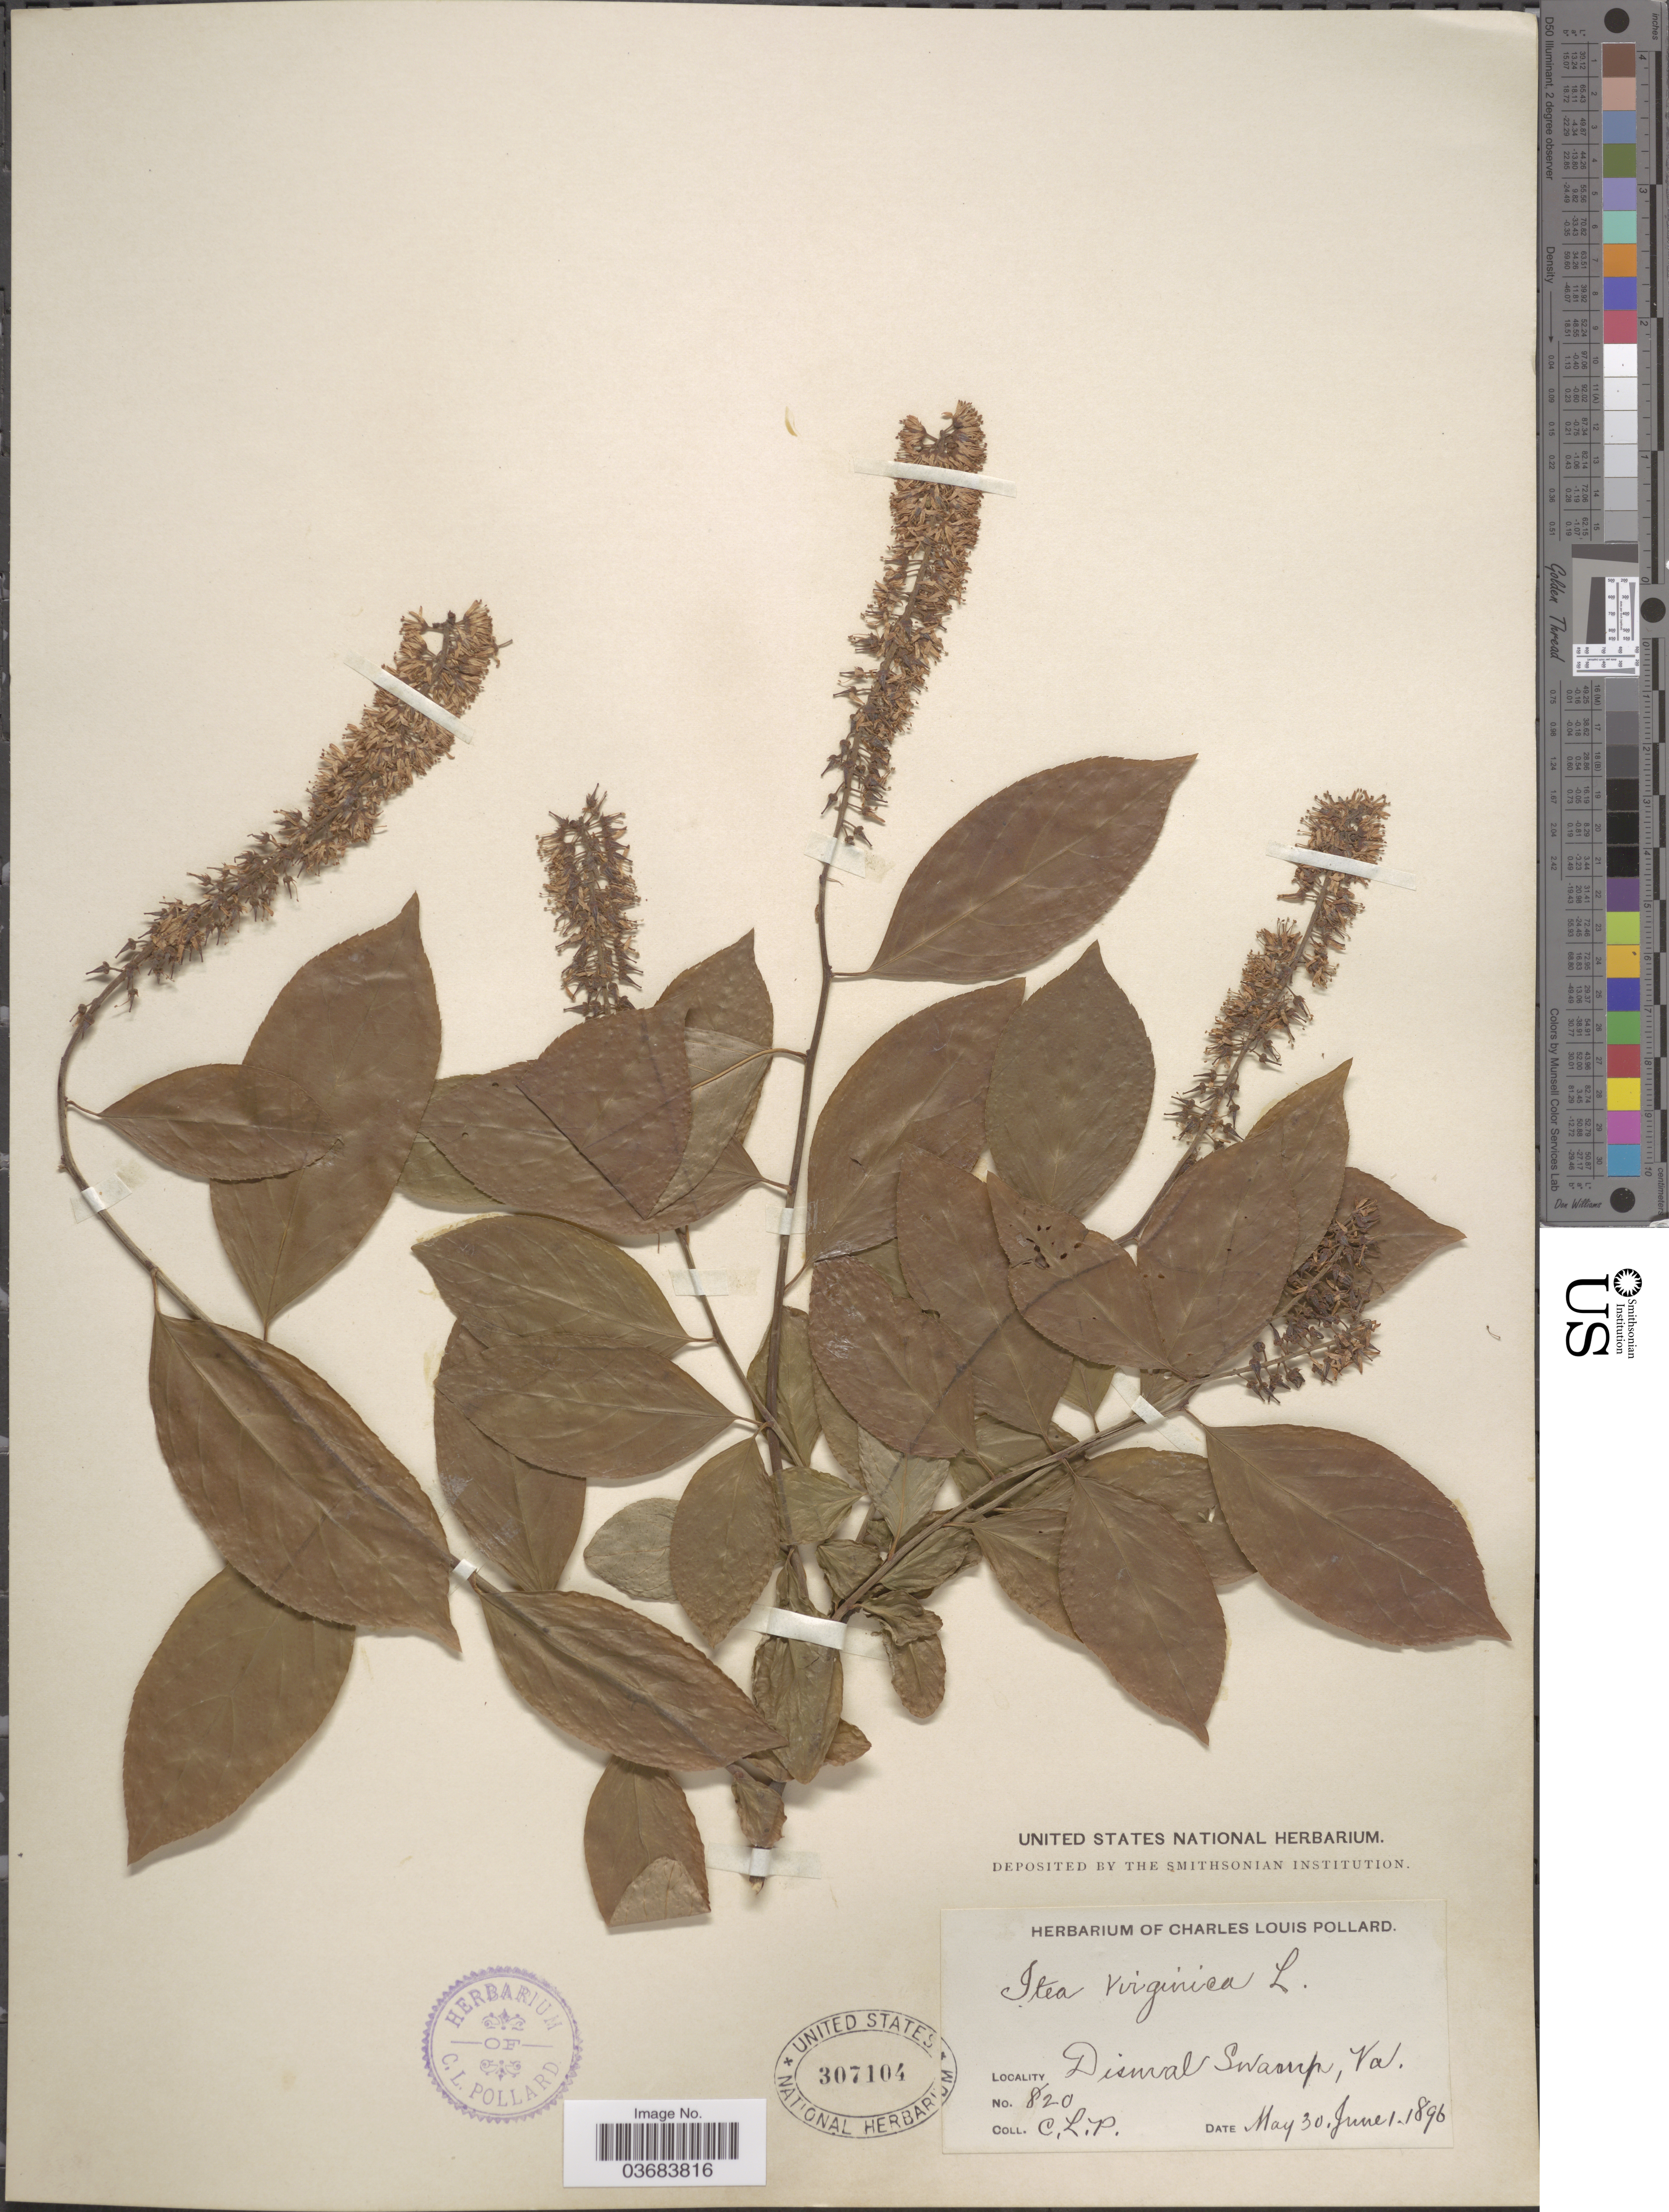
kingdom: Plantae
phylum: Tracheophyta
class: Magnoliopsida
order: Saxifragales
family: Iteaceae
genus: Itea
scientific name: Itea virginica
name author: L.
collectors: C. L. Pollard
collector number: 820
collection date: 1896-05-30/1896-06-01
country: United States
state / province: Virginia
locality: Dismal Swamp.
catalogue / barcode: US 307104